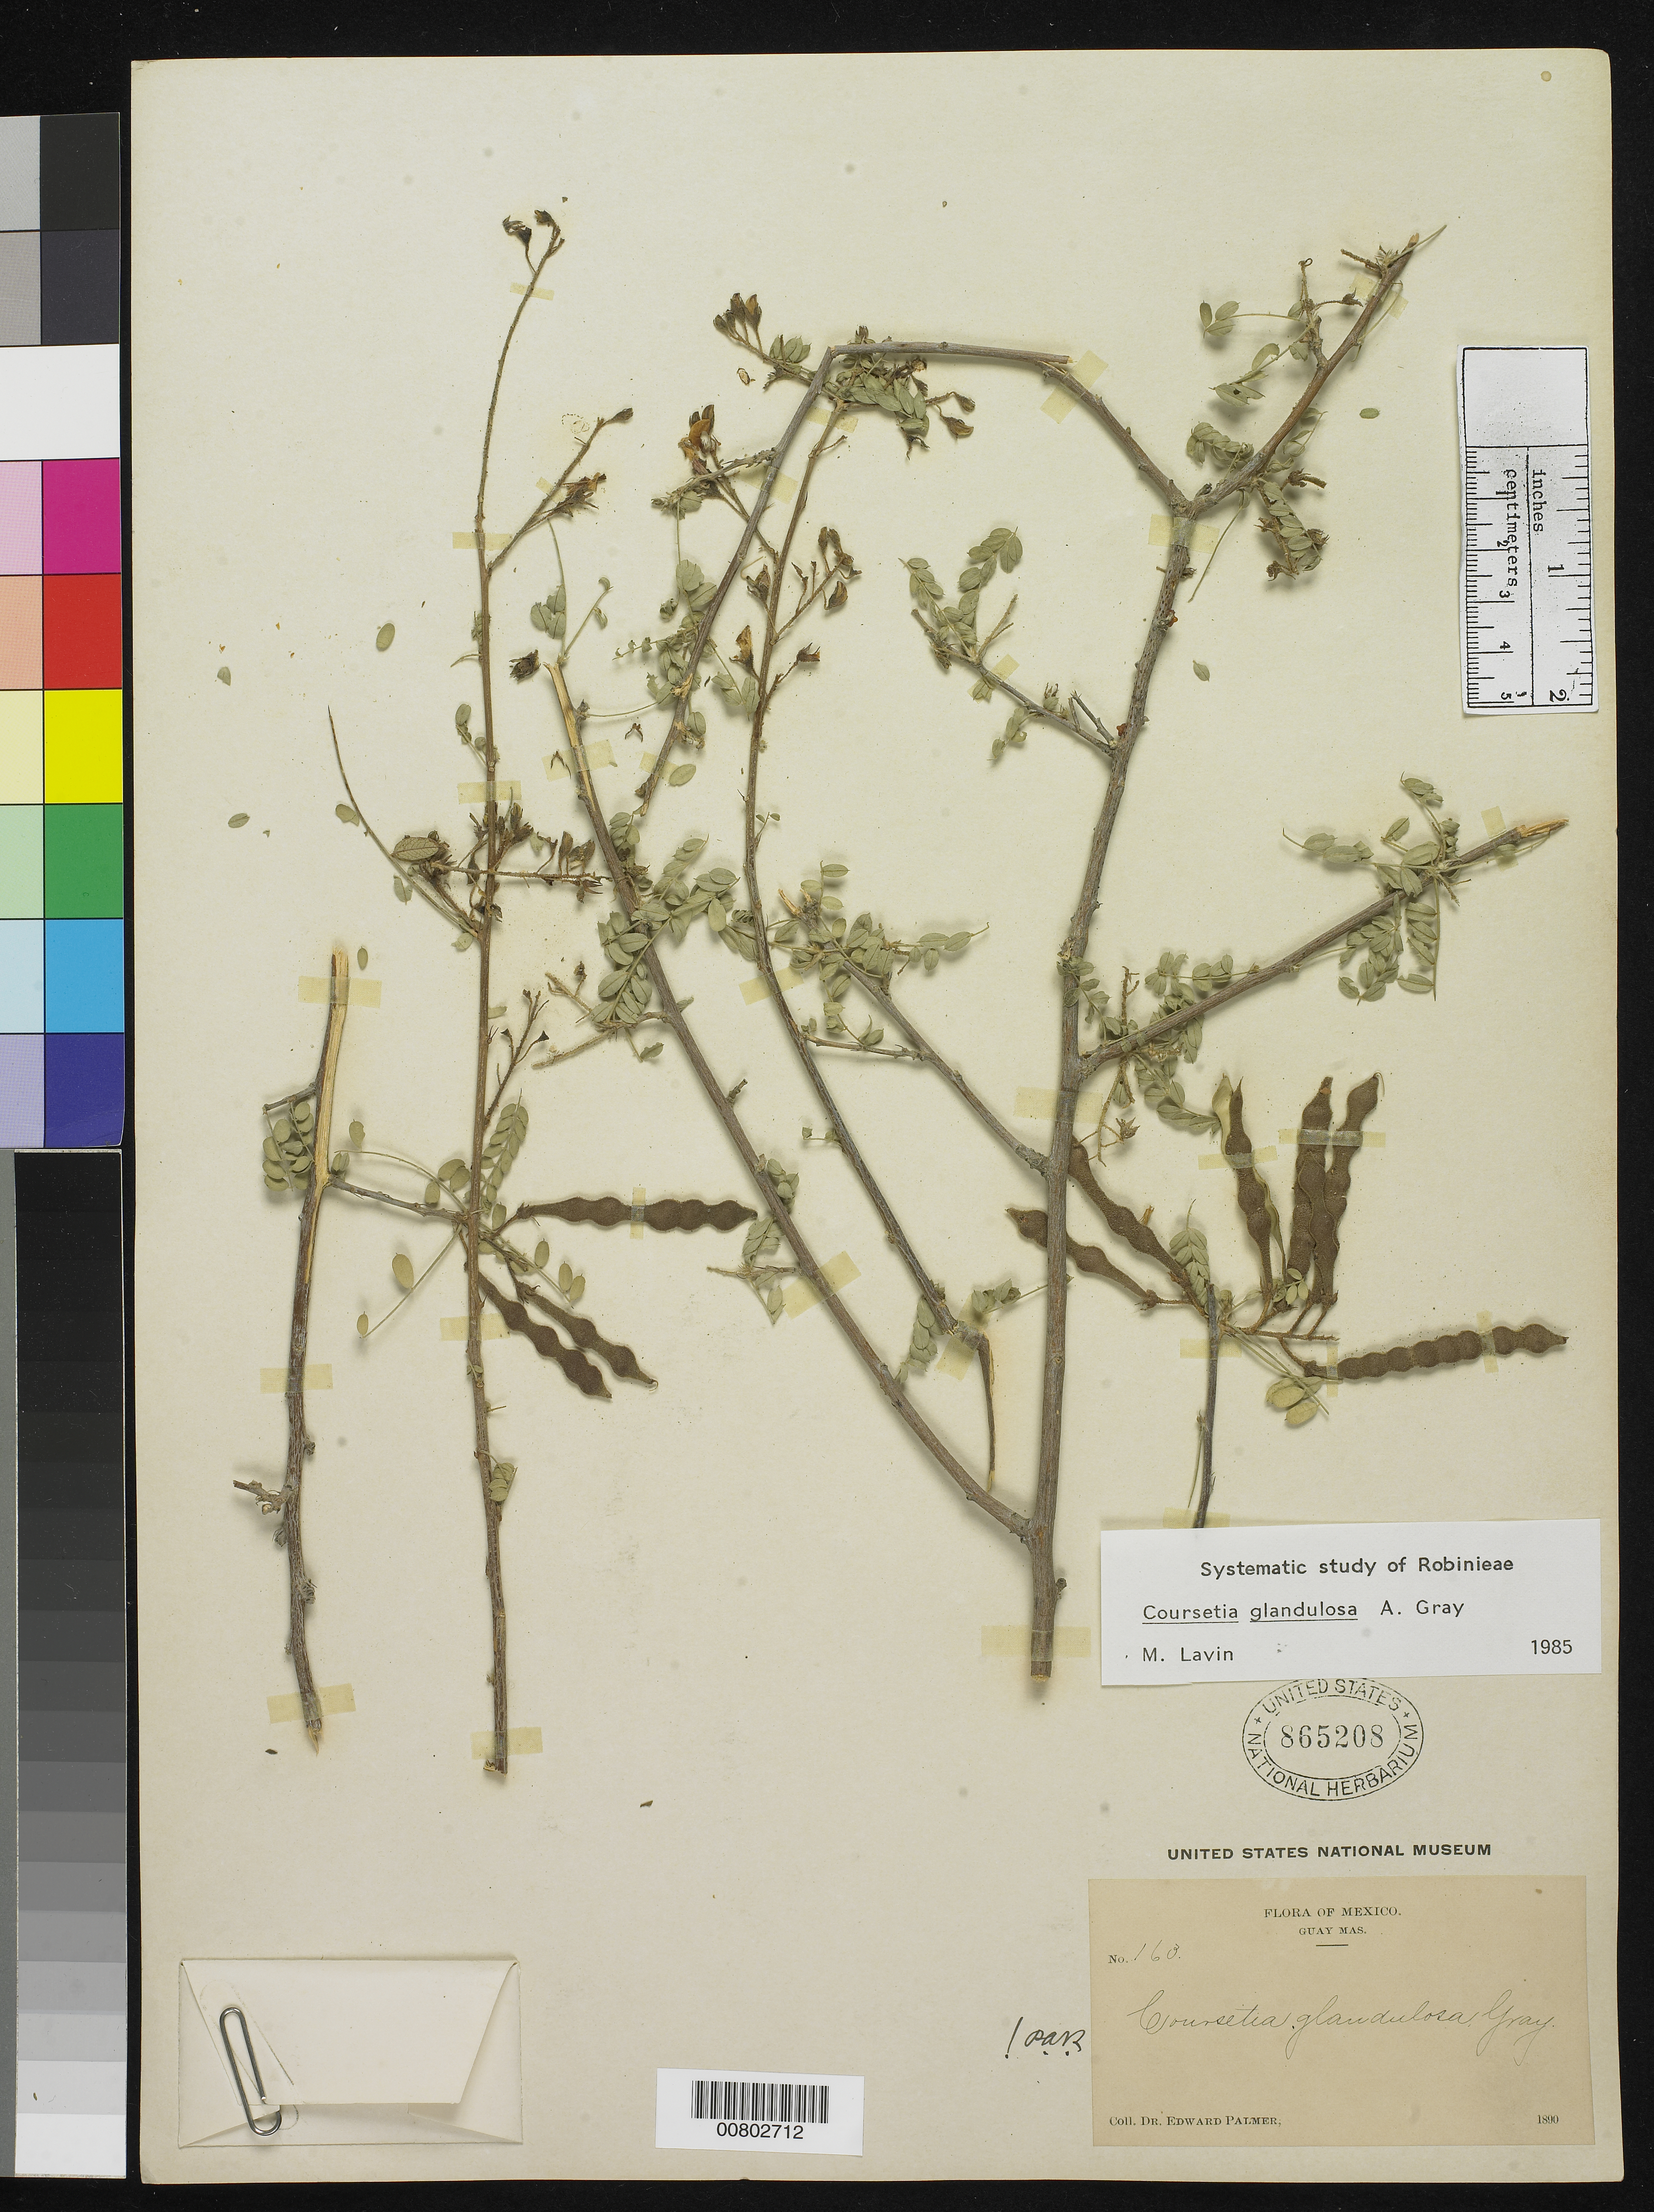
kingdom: Plantae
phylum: Tracheophyta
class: Magnoliopsida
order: Fabales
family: Fabaceae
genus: Coursetia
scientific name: Coursetia glandulosa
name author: A. Gray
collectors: E. Palmer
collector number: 163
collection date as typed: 1890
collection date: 1890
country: Mexico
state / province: Sonora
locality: Guaymas, Sonora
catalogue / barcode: US 865208